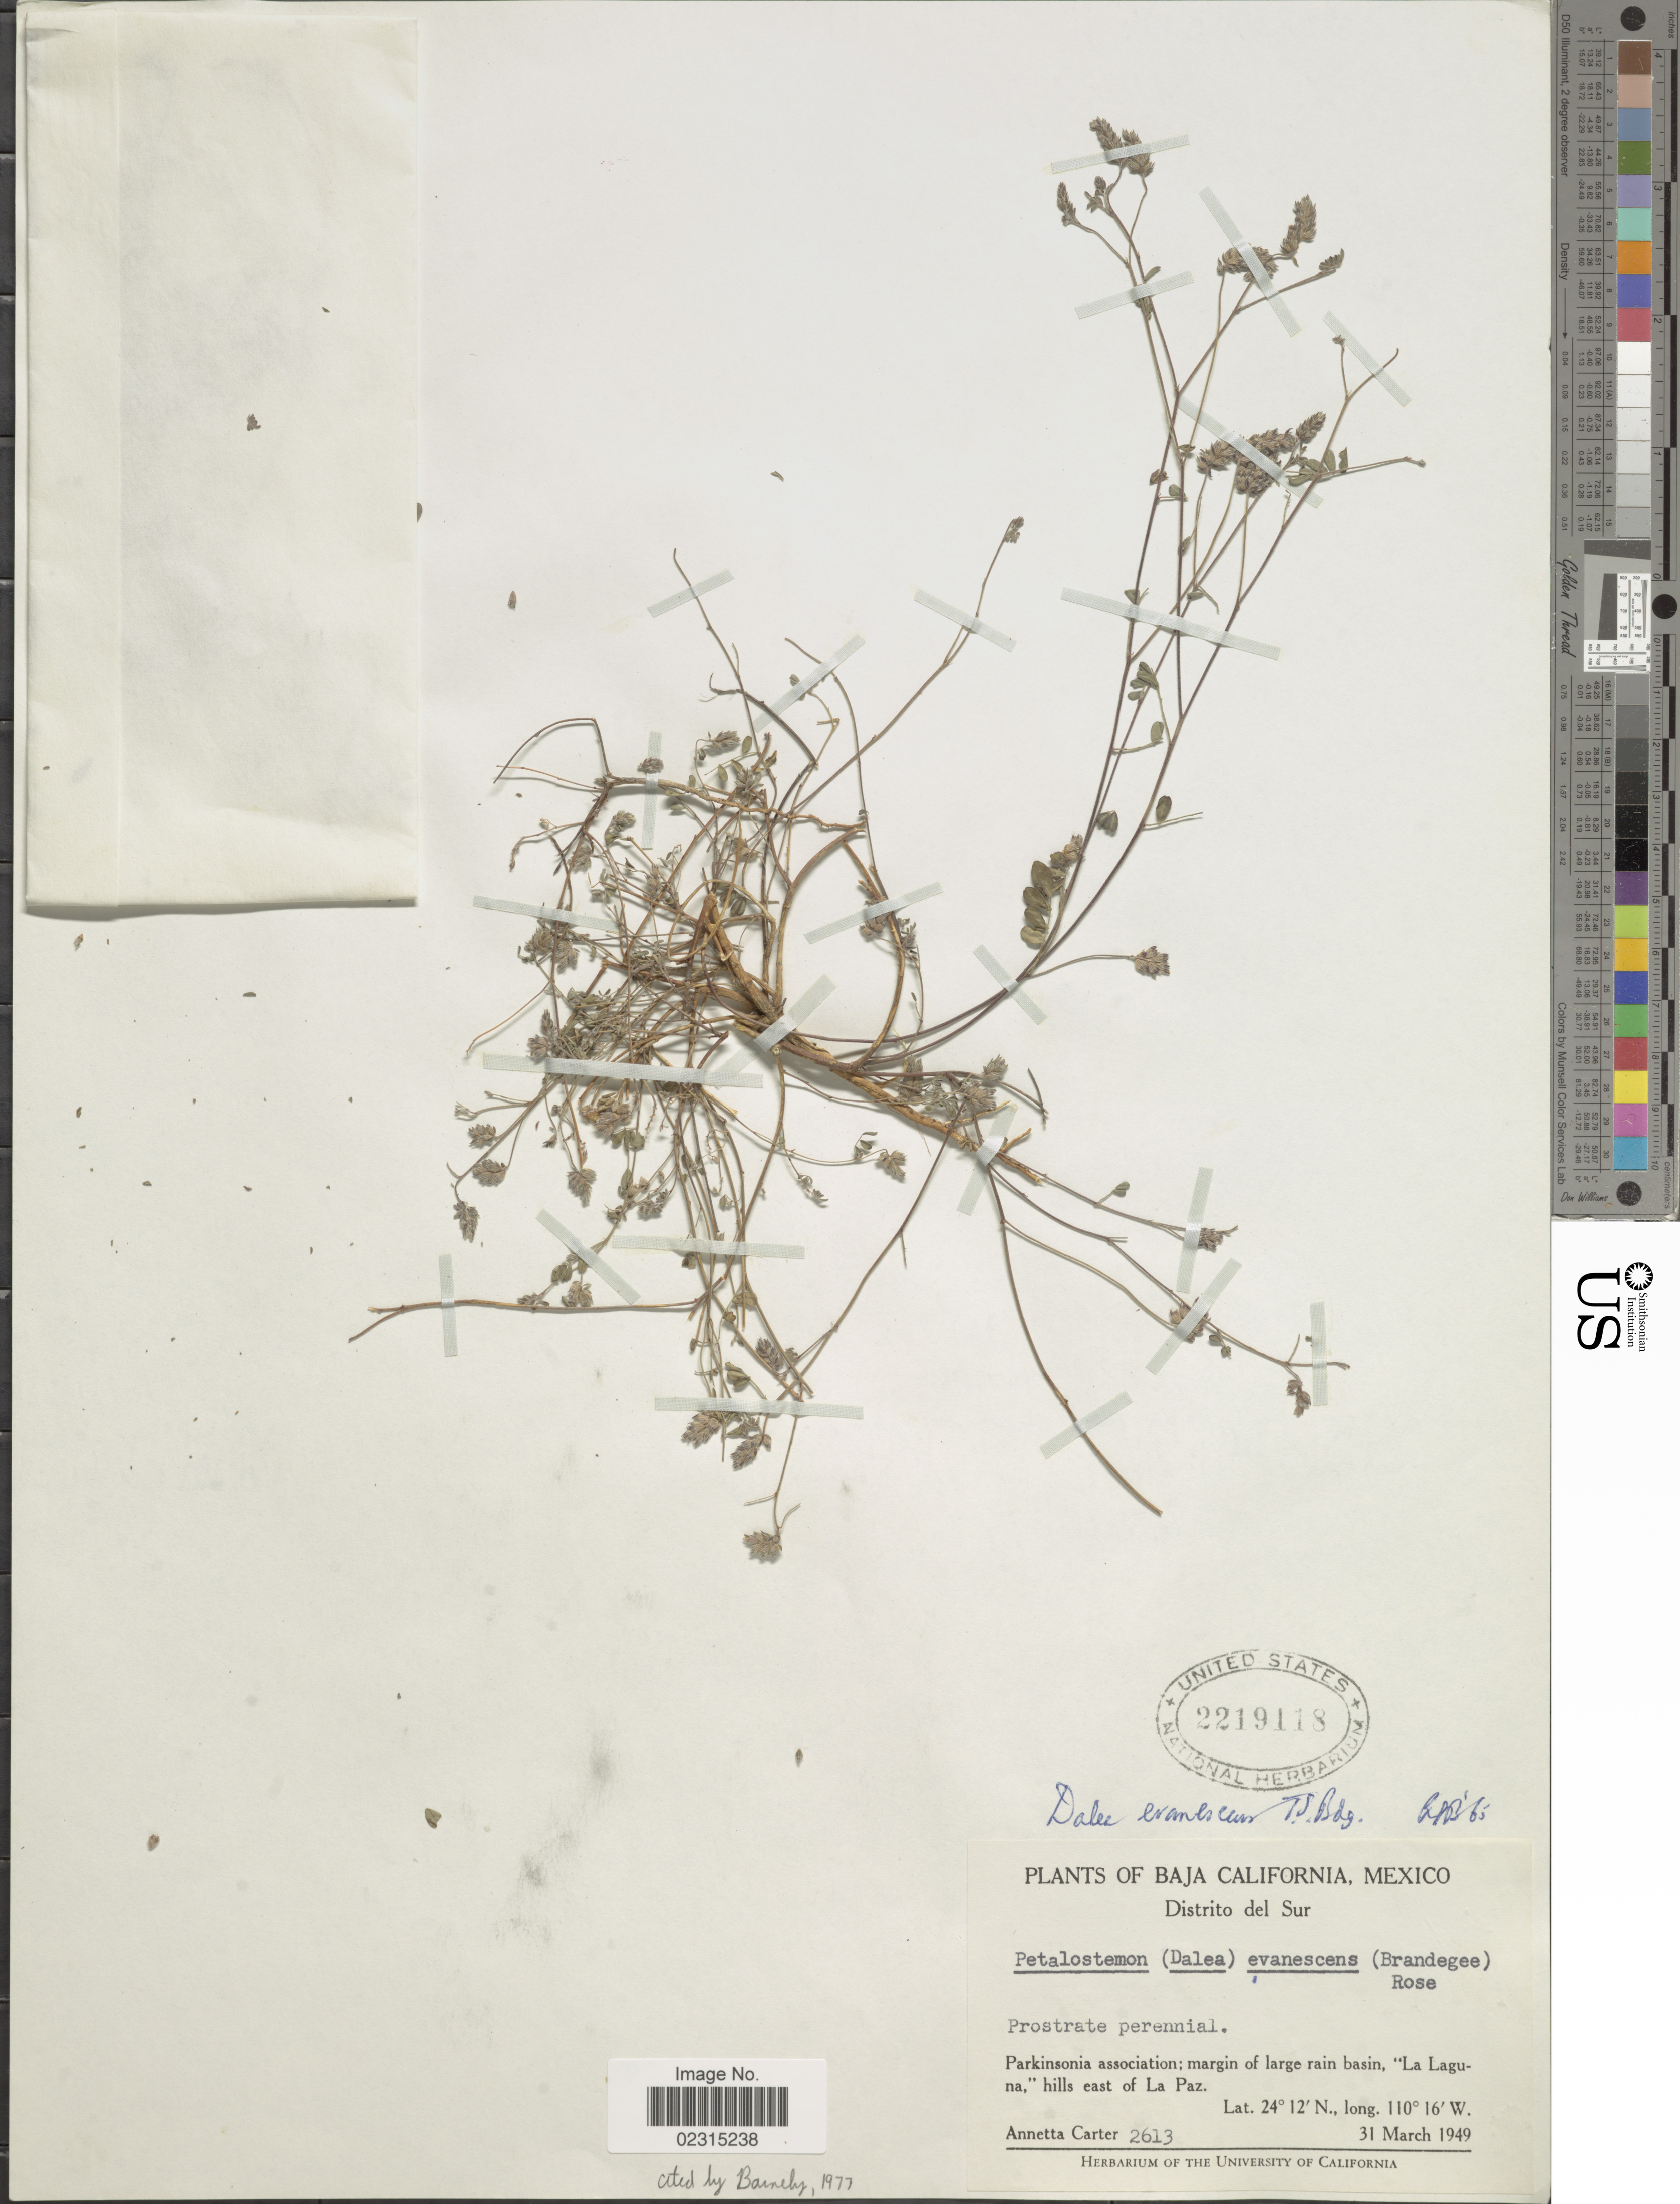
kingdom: Plantae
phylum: Tracheophyta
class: Magnoliopsida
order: Fabales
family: Fabaceae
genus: Marina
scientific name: Marina evanescens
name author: (Brandegee) Barneby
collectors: A. Carter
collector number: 2613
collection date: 1949-03-31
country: Mexico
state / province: Baja California Sur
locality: Distrito del Sur, Parkinsonia association; margin of large rain basin, 'La Laguna, ' hills east of La Paz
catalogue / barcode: US 2219118